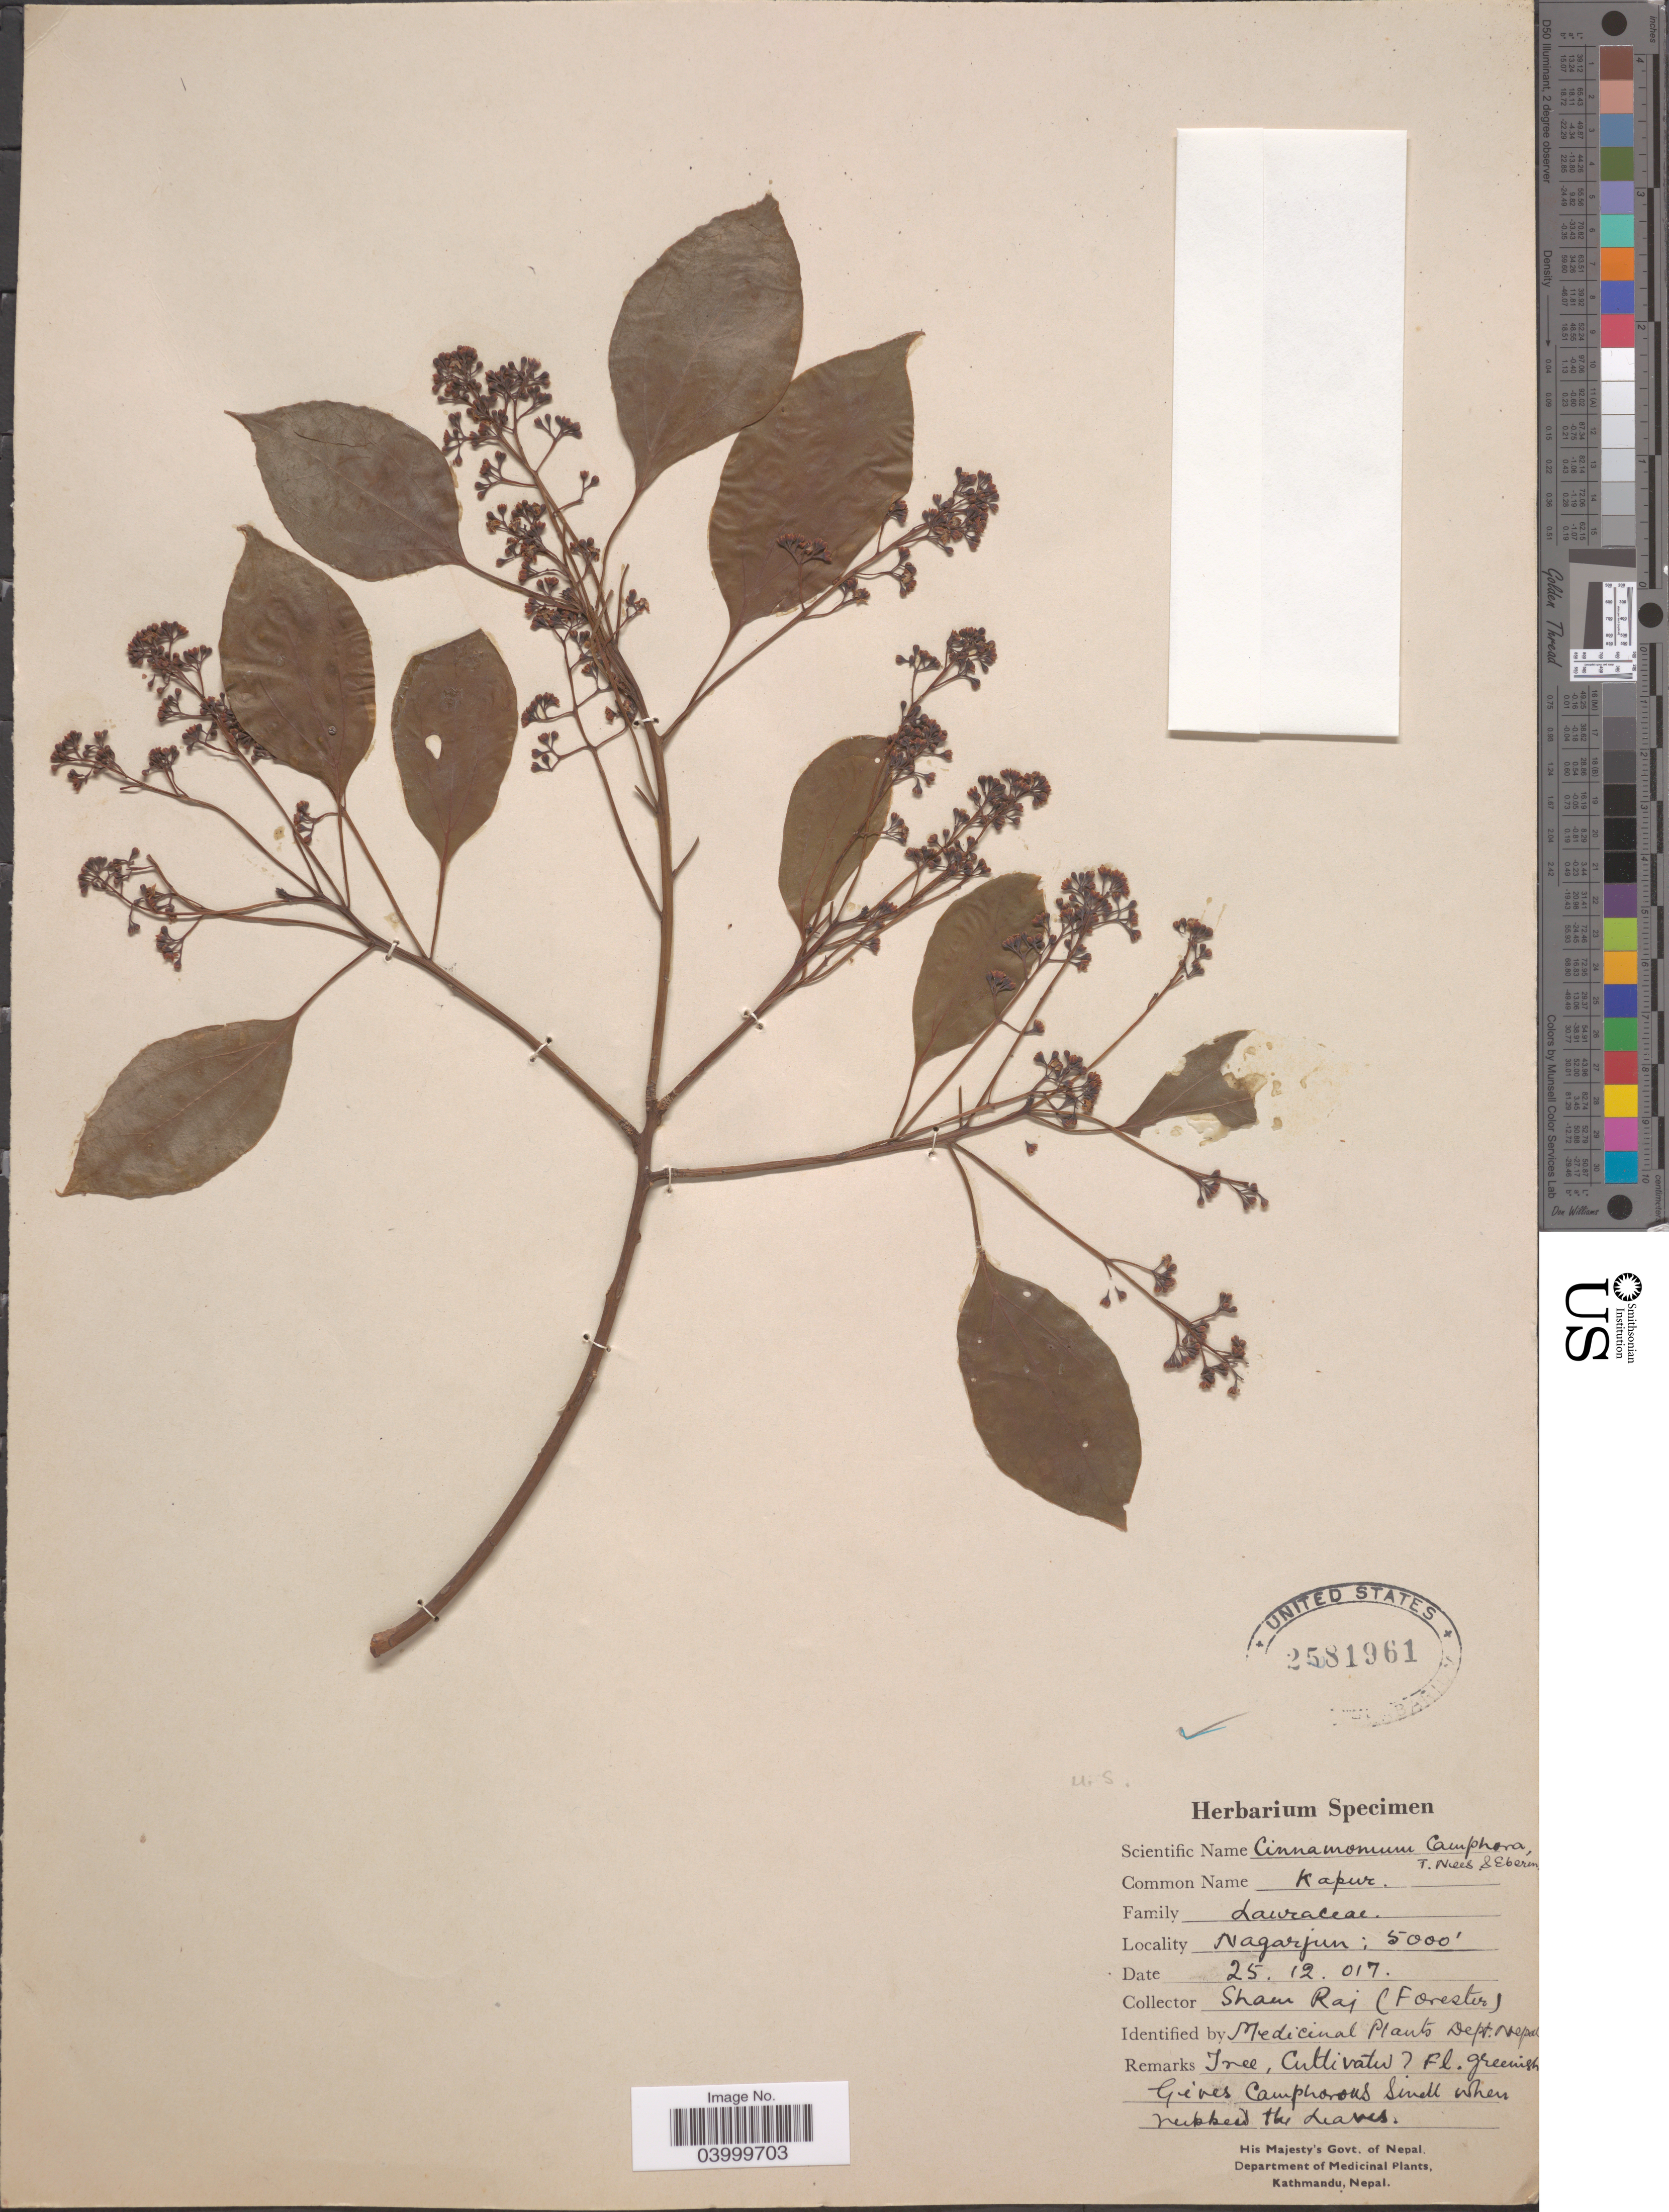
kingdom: Plantae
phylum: Tracheophyta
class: Magnoliopsida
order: Laurales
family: Lauraceae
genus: Cinnamomum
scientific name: Cinnamomum camphora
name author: (L.) J. Presl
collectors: S. Raj & Forester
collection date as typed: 25.12.017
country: Nepal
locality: Nagarjun.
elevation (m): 1524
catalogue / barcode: US 2581961